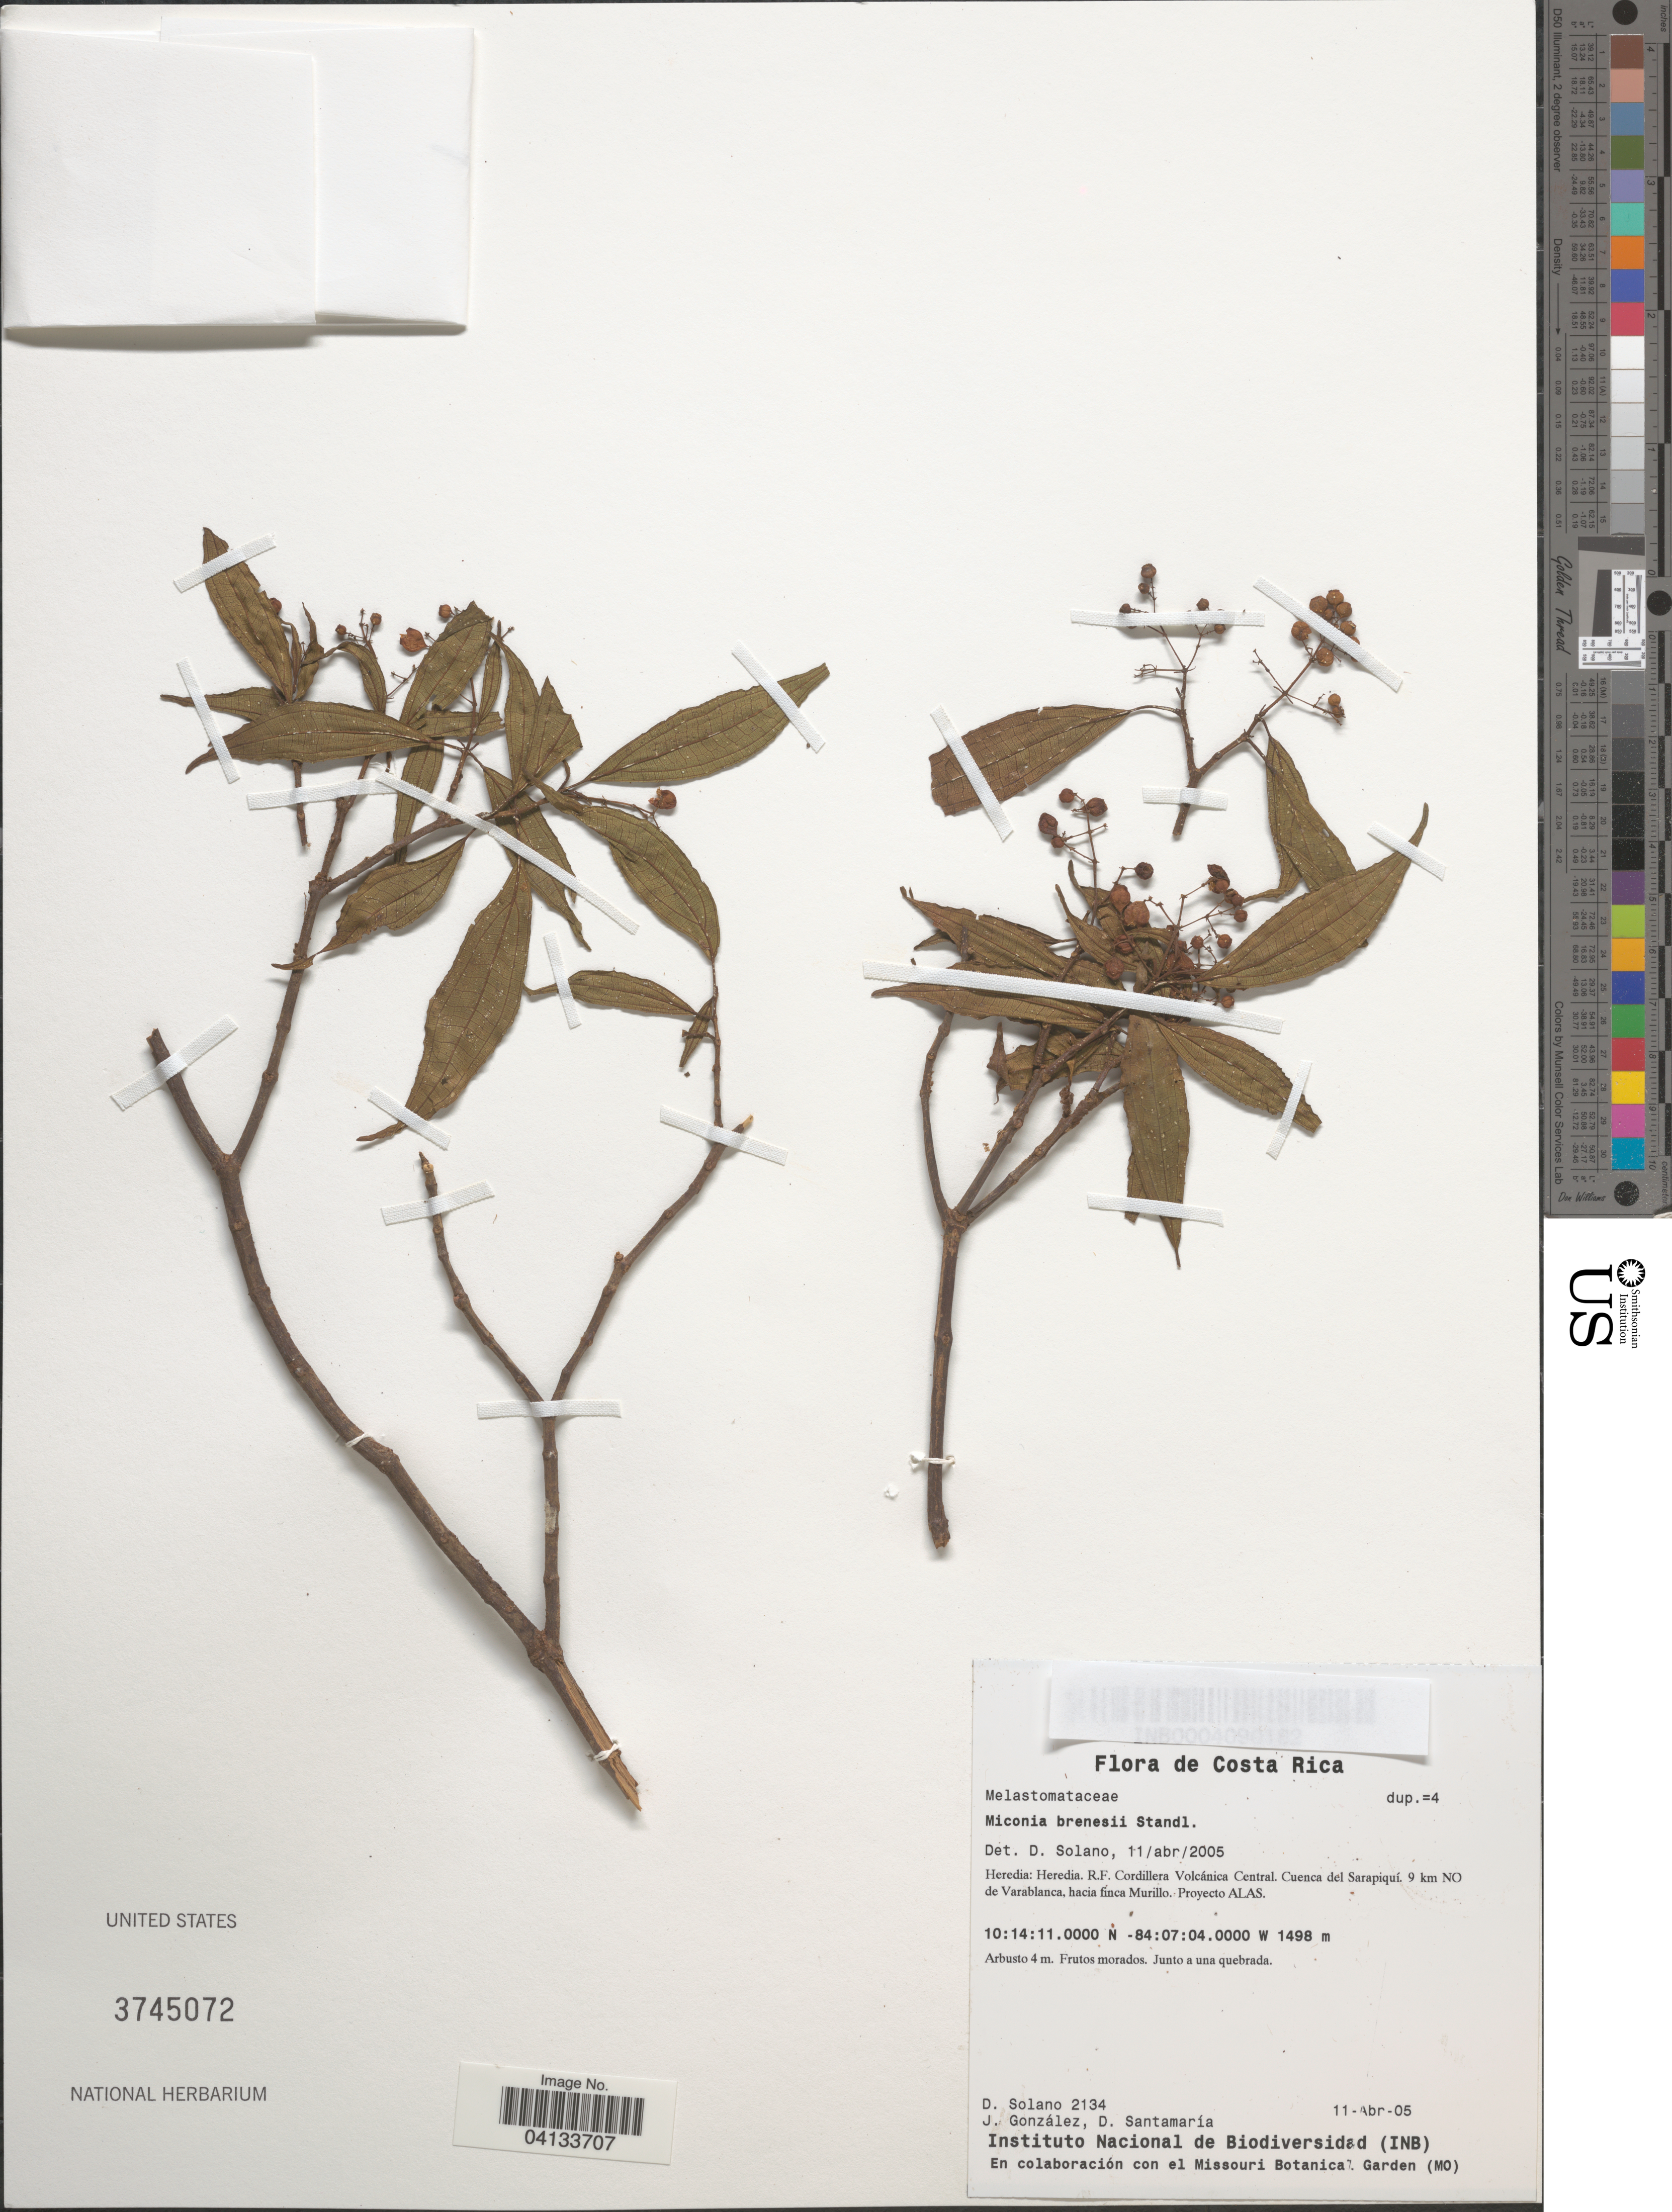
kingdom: Plantae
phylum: Tracheophyta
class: Magnoliopsida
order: Myrtales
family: Melastomataceae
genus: Miconia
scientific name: Miconia brenesii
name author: Standl.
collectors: D. Solano, J. Gonzales & D. Santamaria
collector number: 2134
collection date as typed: Transcribed d/m/y: 11/4/5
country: Costa Rica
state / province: Heredia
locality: R.F. Cordillera Volcánica Central. Cuenca del Sarapiquí. 9 km NO de Varablanca, hacia finca Murillo. Proyecto ALAS.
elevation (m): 1498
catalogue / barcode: US 3745072